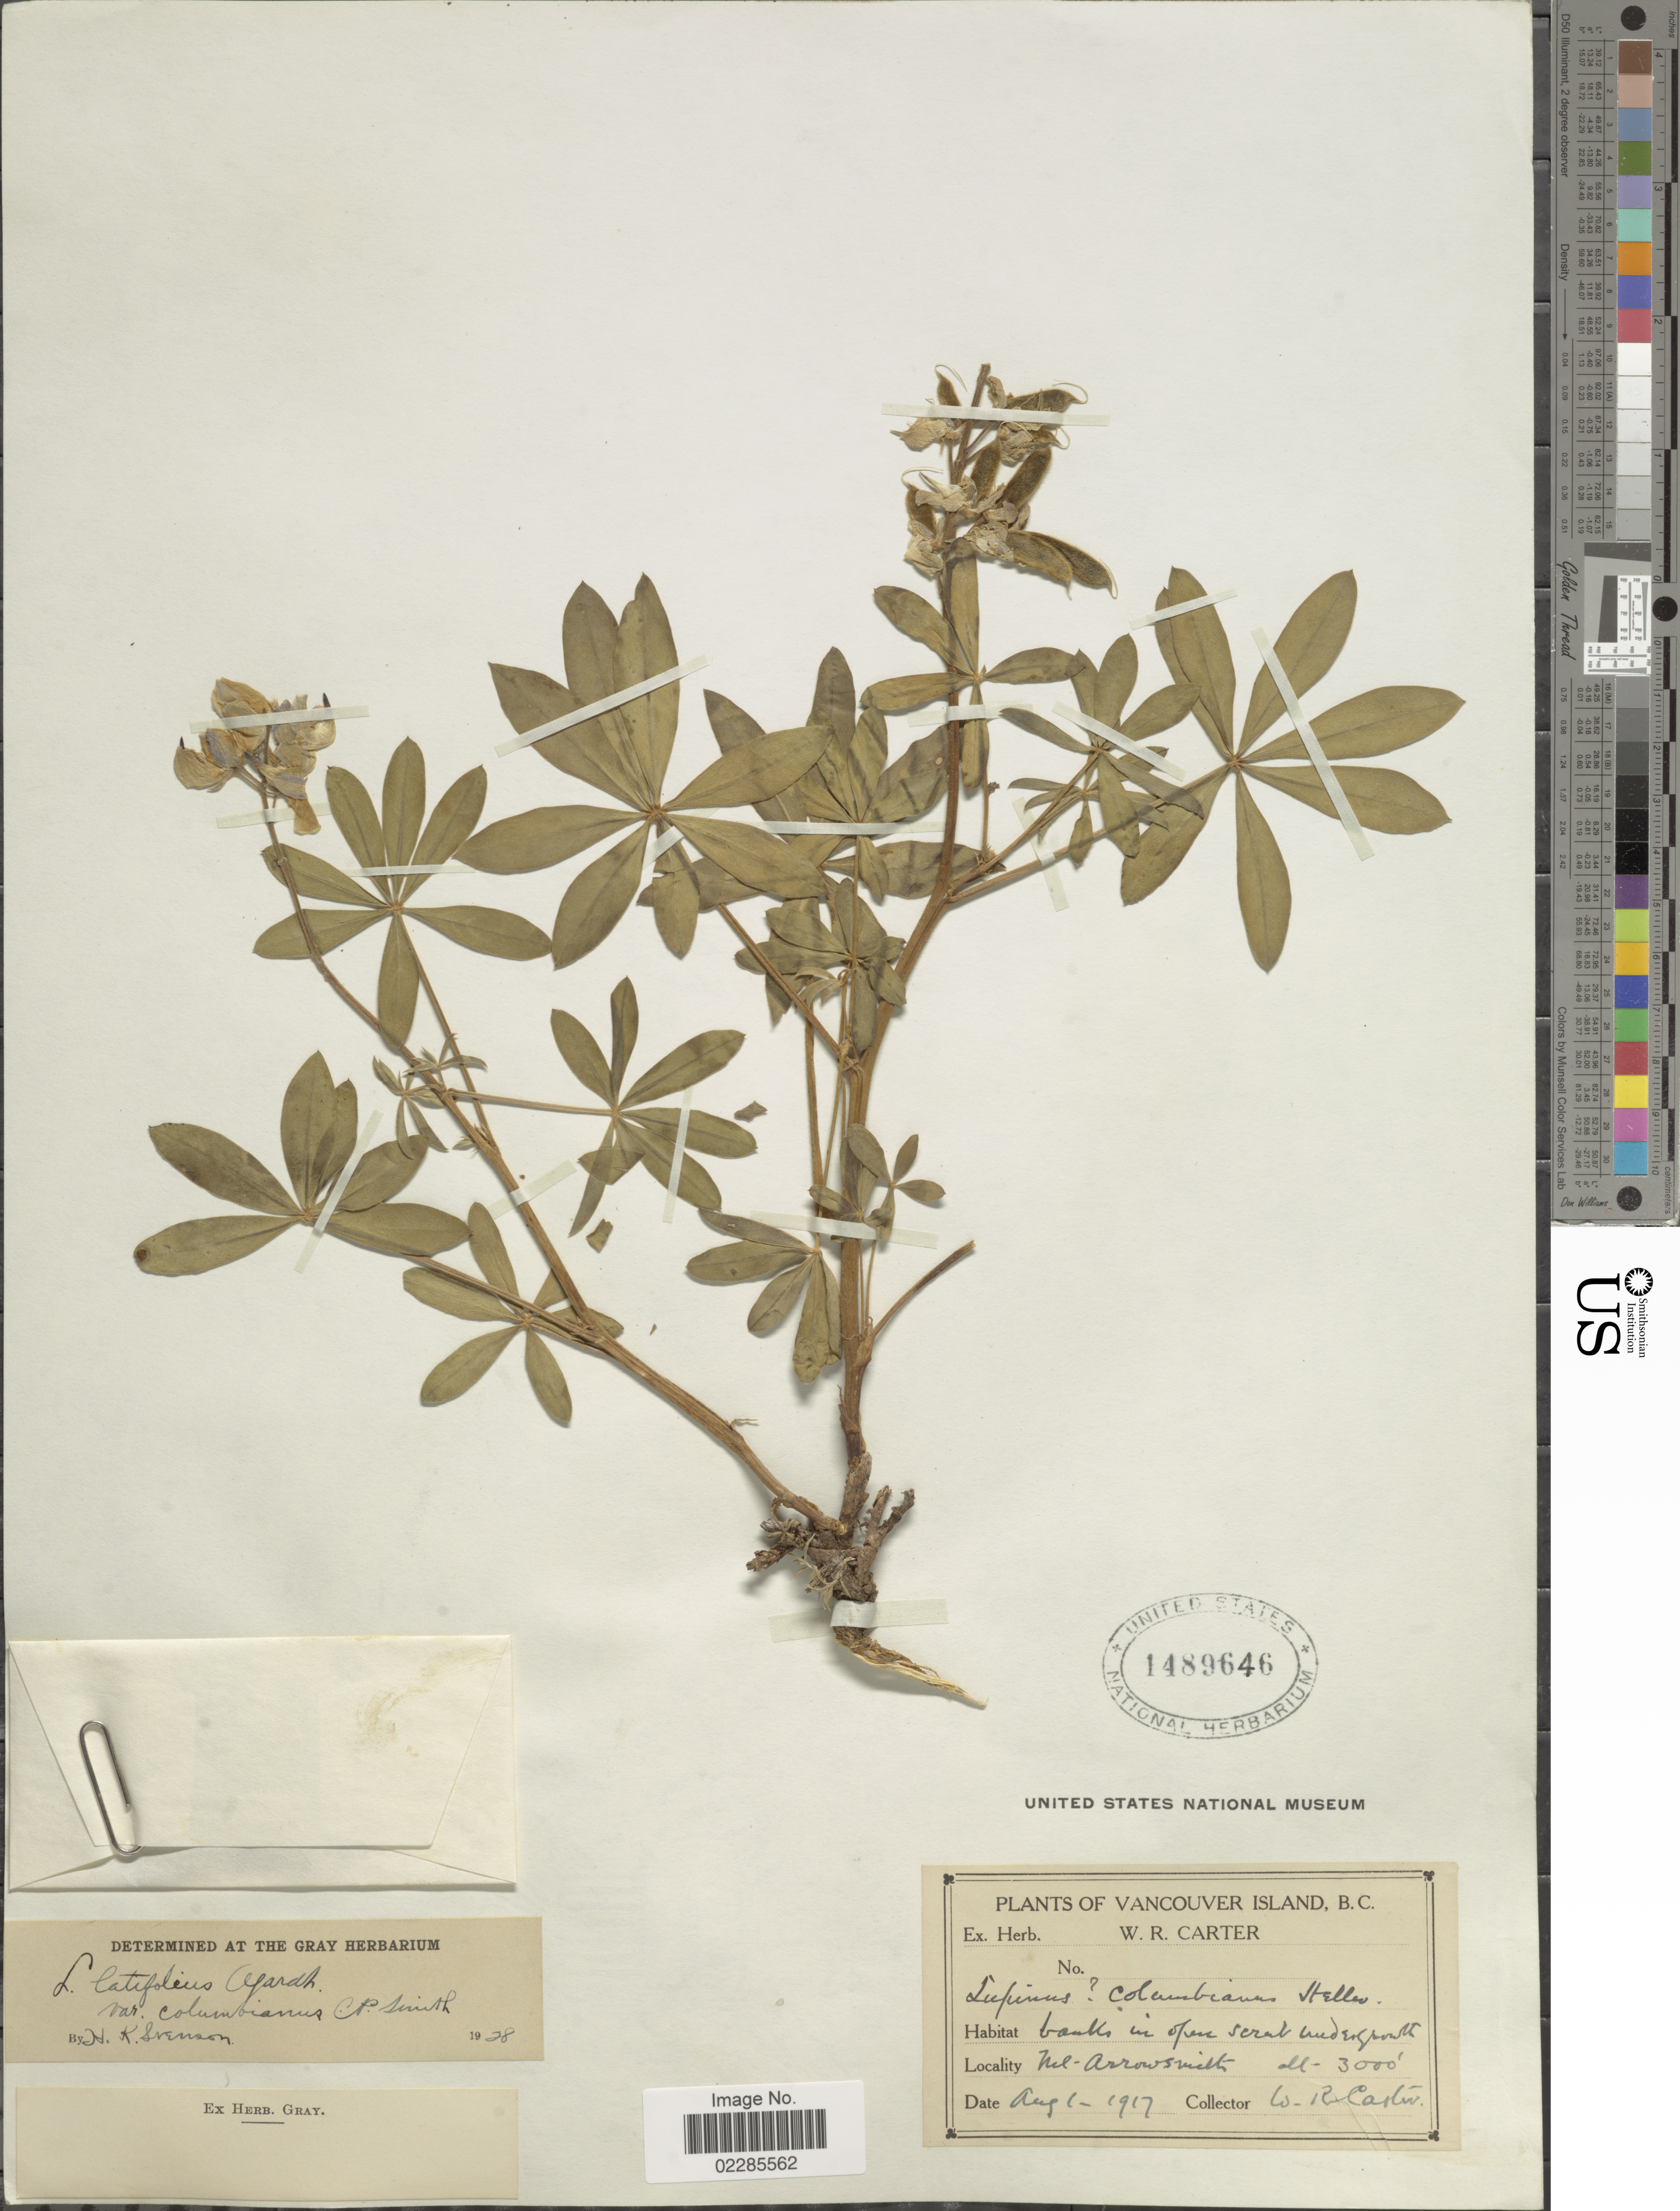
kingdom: Plantae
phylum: Tracheophyta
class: Magnoliopsida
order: Fabales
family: Fabaceae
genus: Lupinus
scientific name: Lupinus latifolius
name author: Lindl. ex J. Agardh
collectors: W. R. Carter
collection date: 1917-08-01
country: Canada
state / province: British Columbia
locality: Vancouver Island, Banks in open serat undergrowth, Nil-Arrowsmith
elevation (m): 914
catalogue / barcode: US 1489646